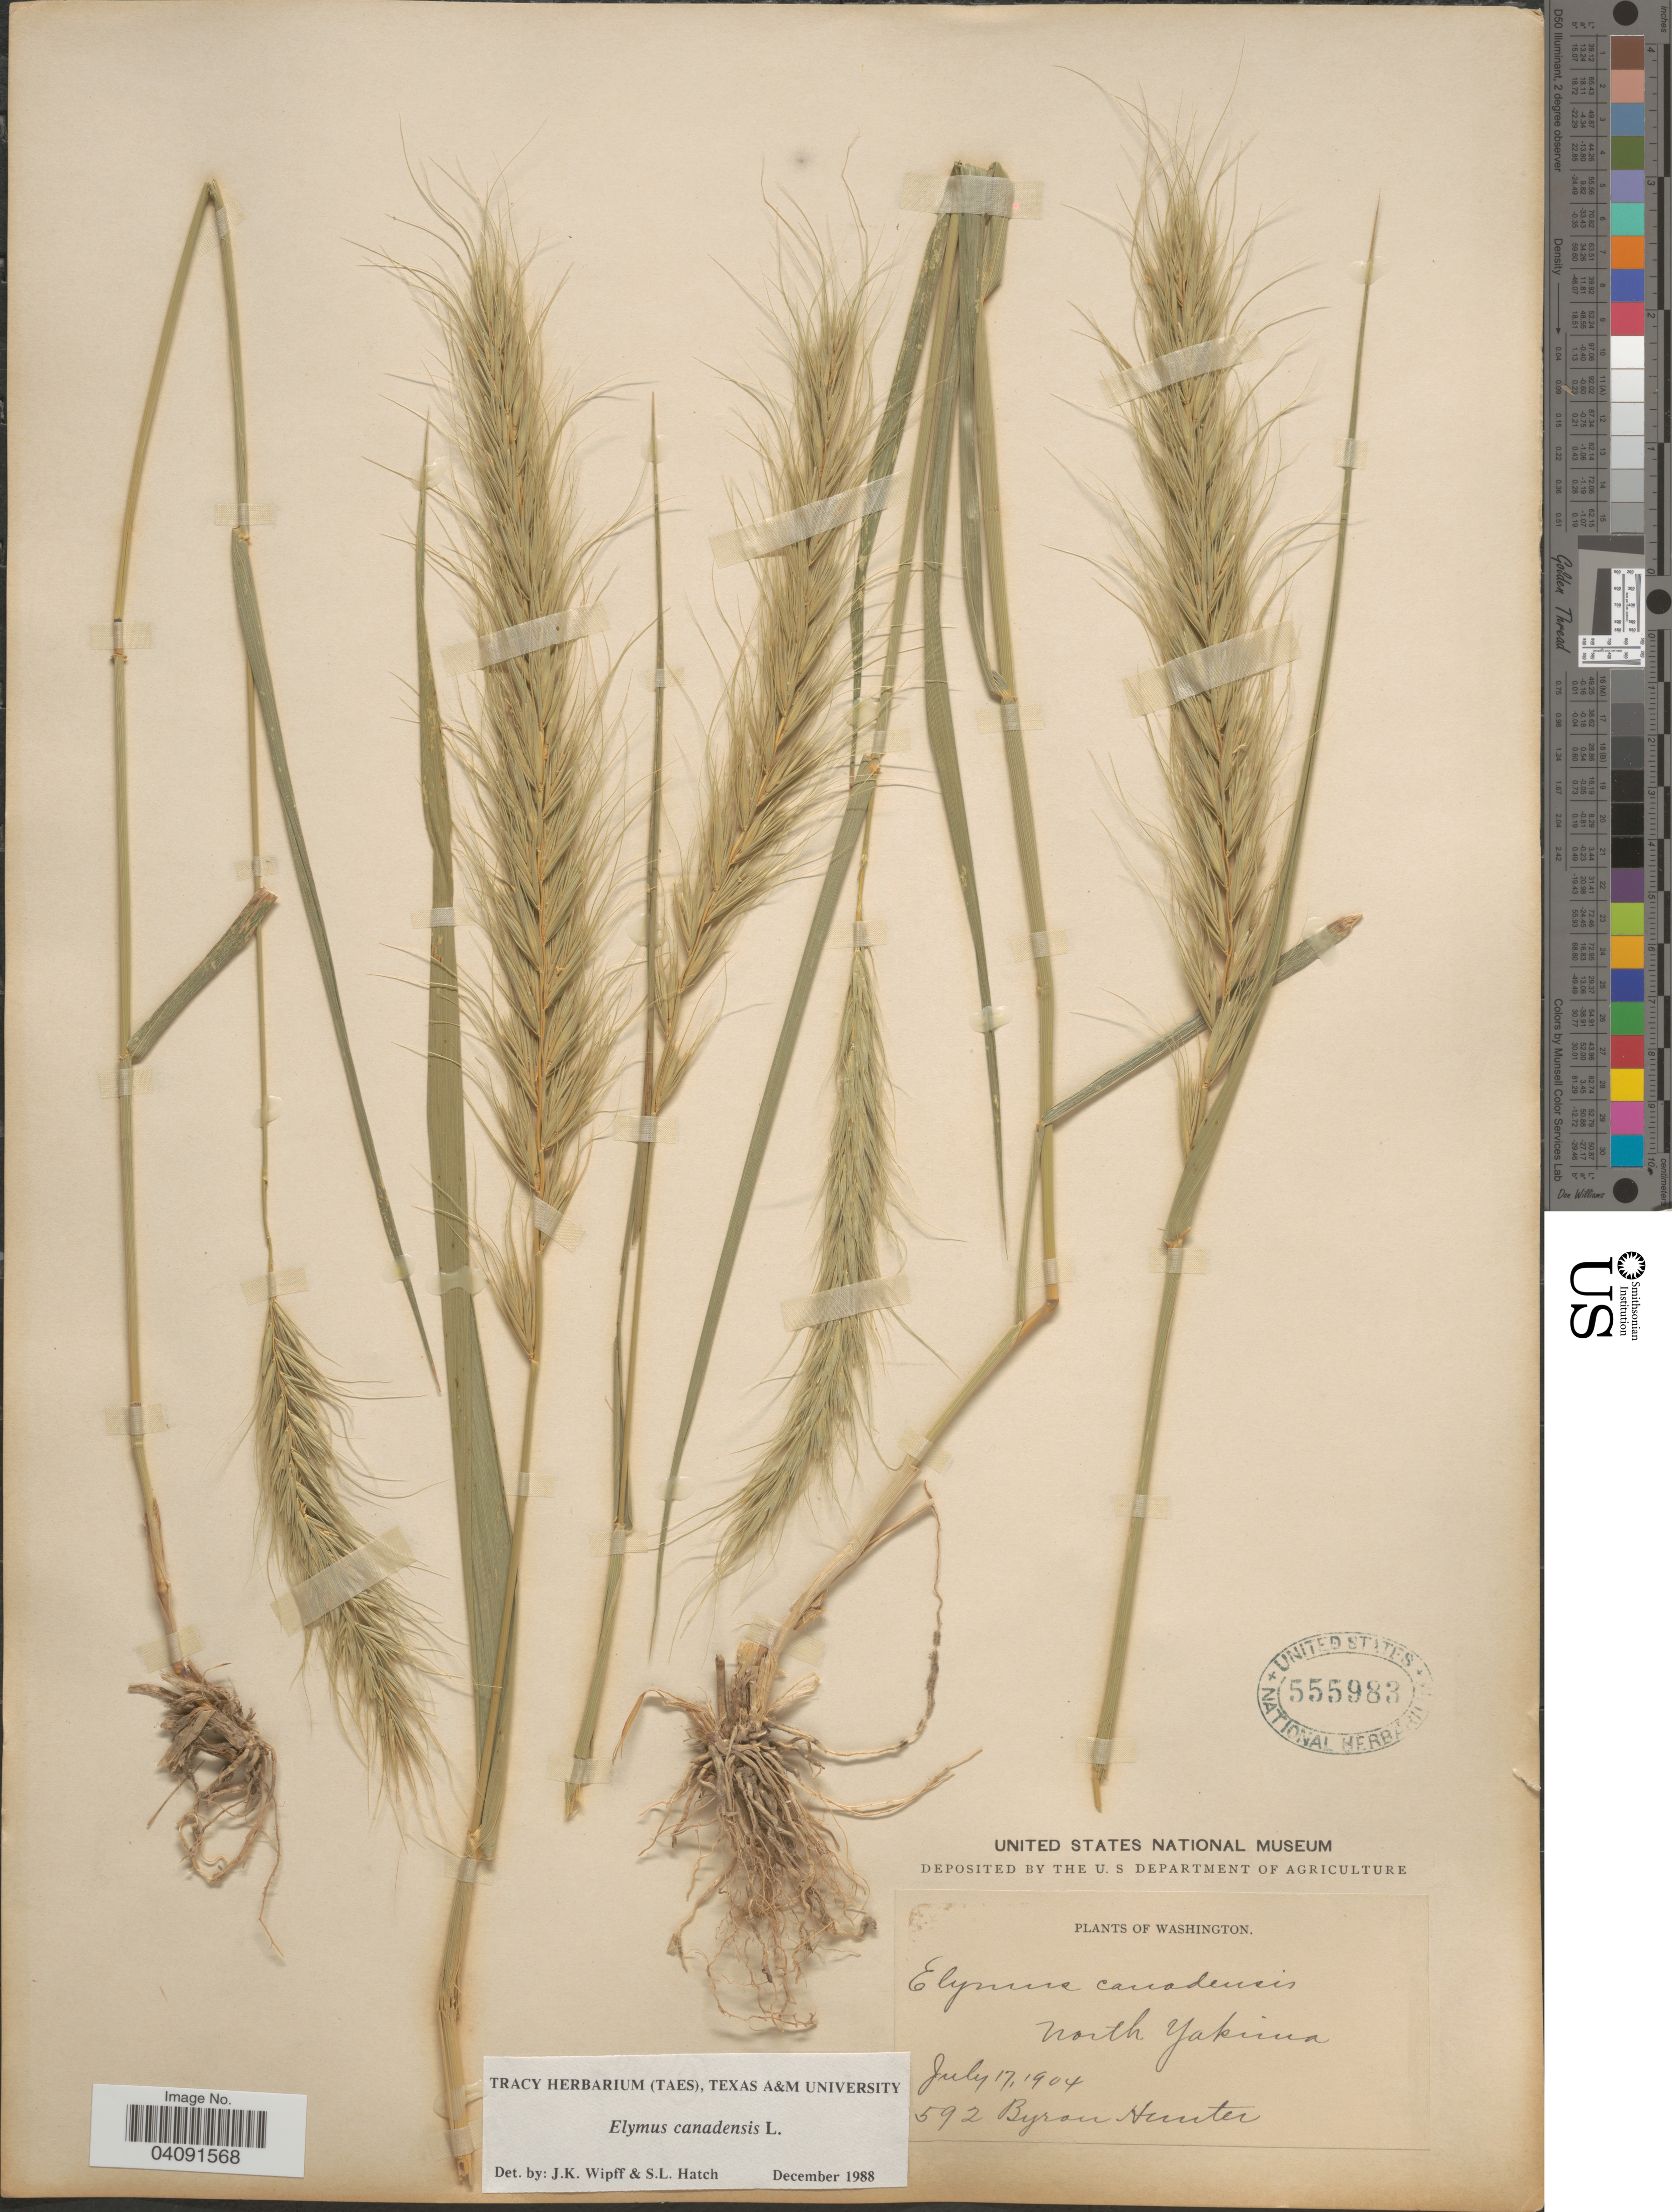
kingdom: Plantae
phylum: Tracheophyta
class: Liliopsida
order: Poales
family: Poaceae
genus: Elymus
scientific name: Elymus canadensis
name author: L.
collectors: B. Hunter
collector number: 592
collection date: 1904-07-17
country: United States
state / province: Washington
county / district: Yakima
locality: North Yakima.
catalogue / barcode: US 555983